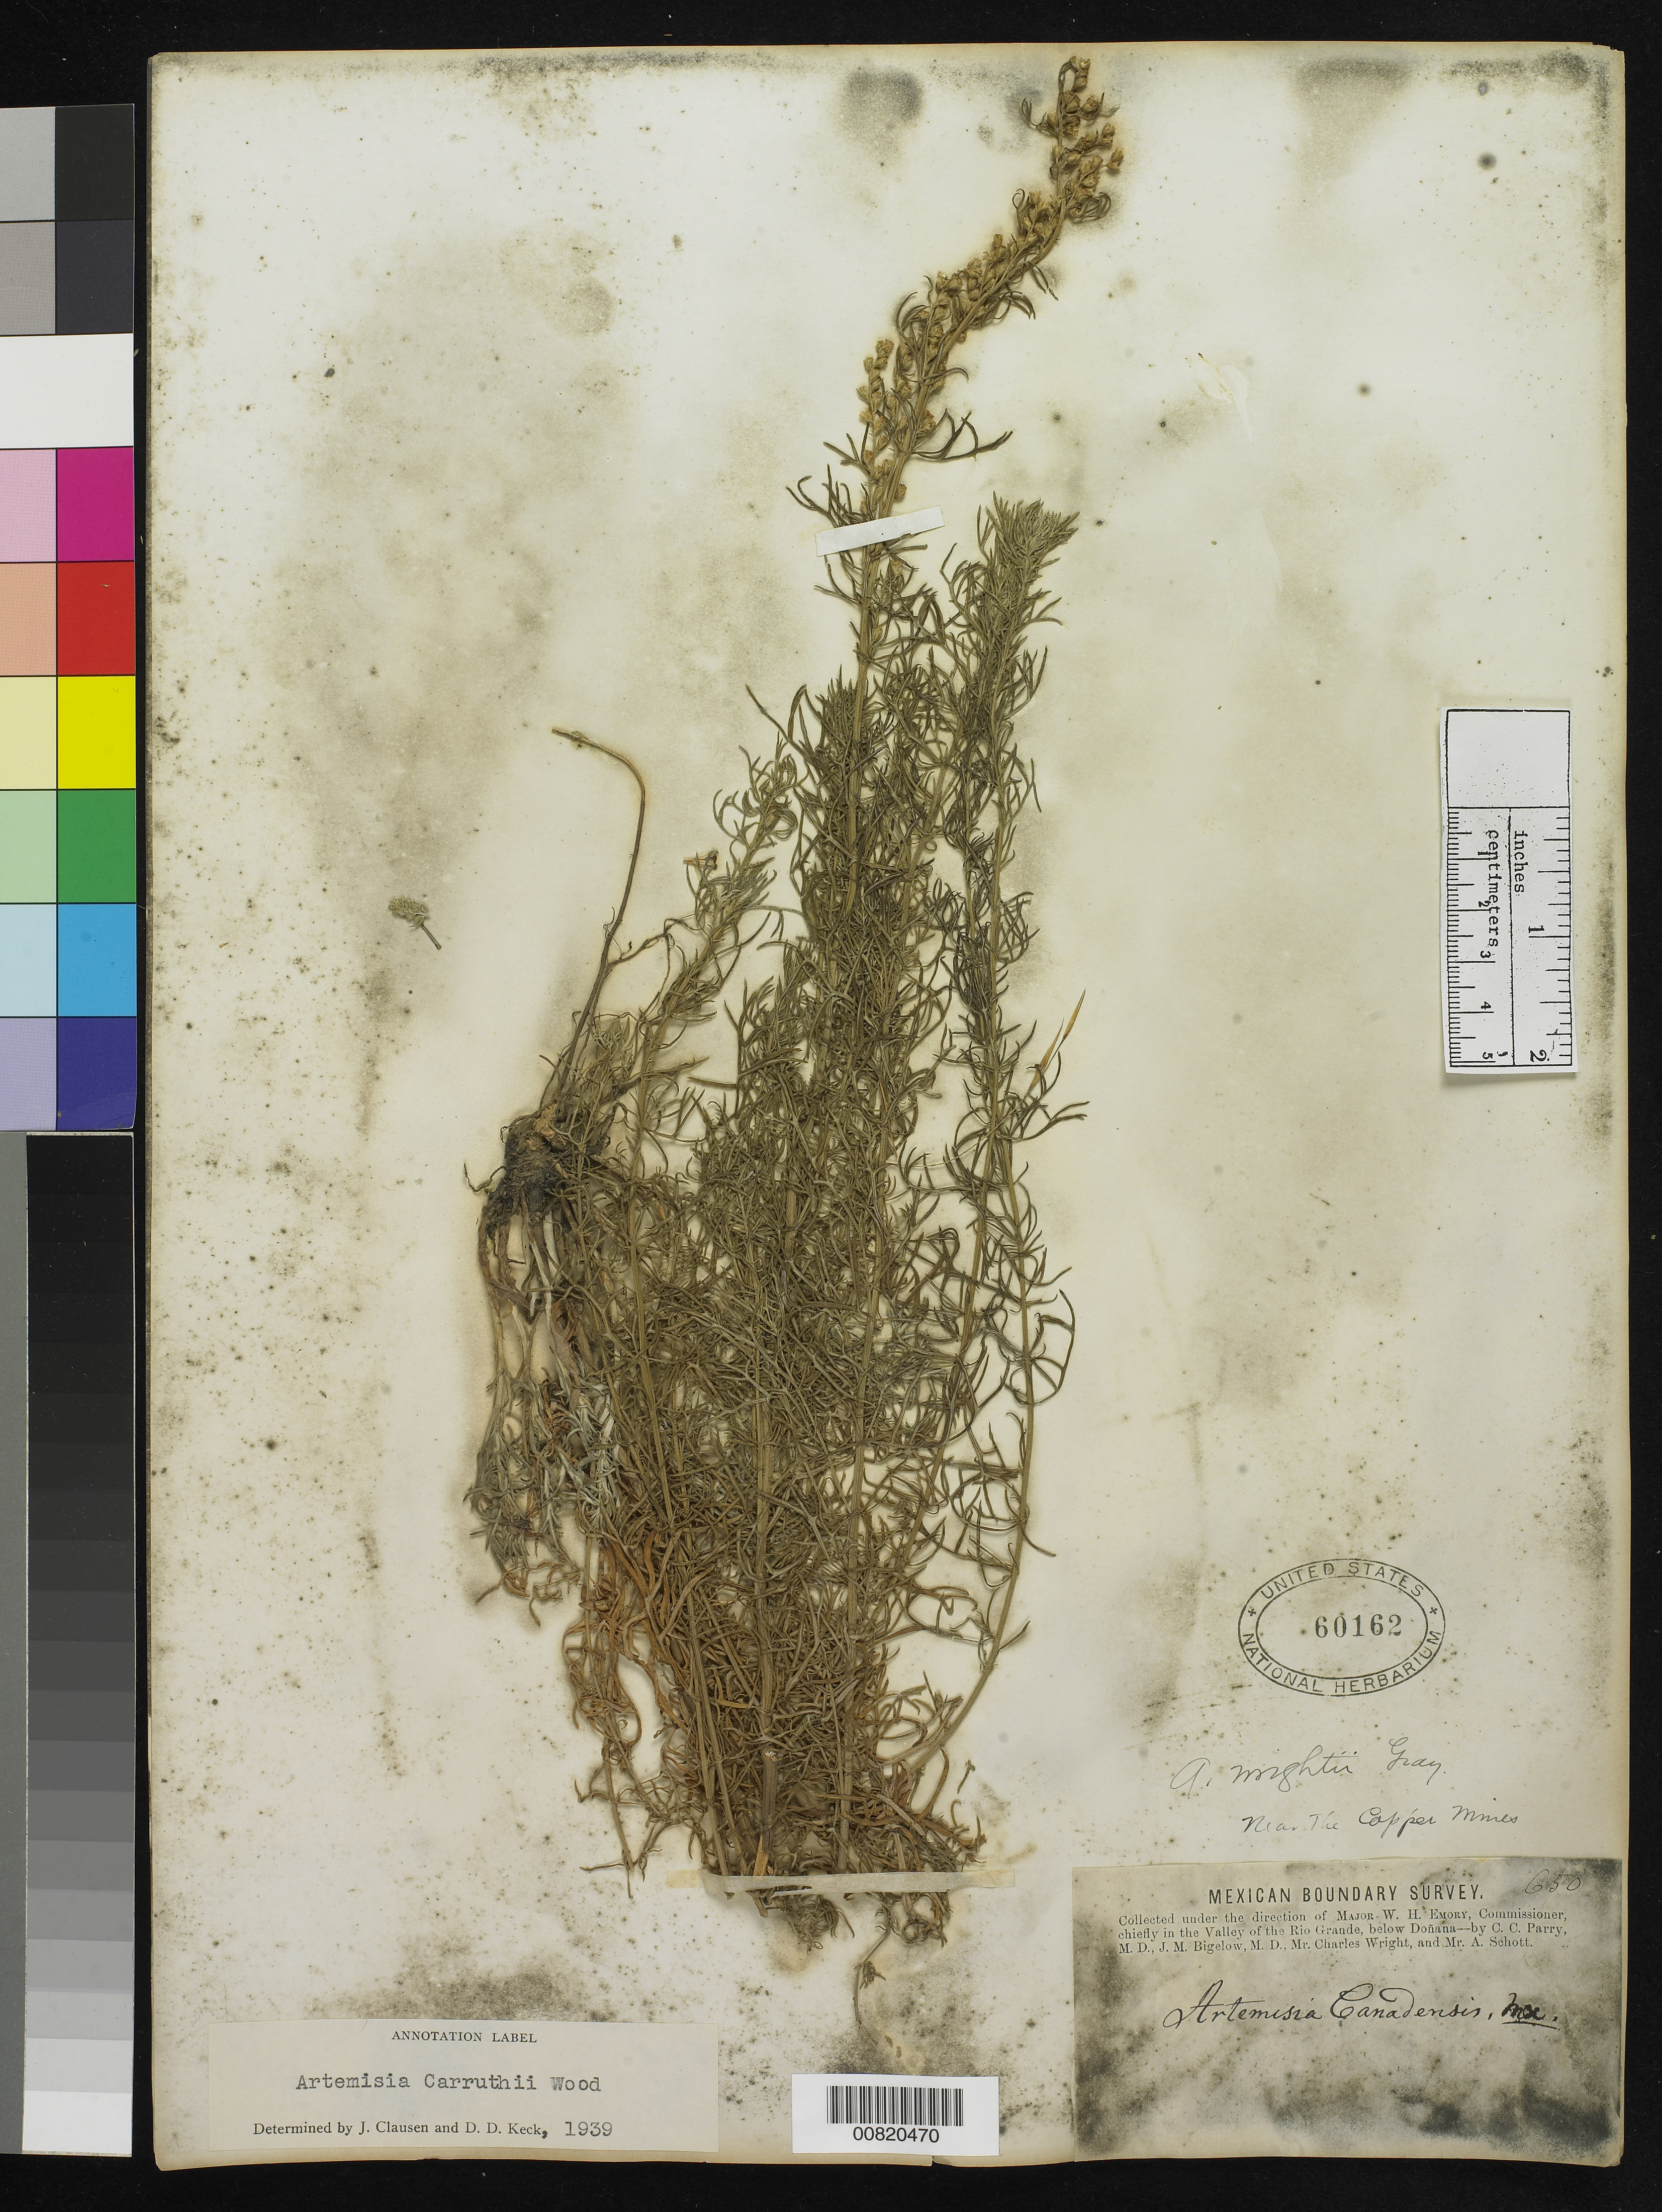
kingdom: Plantae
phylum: Tracheophyta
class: Magnoliopsida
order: Asterales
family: Asteraceae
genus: Artemisia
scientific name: Artemisia carruthii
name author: Alph. Wood ex Carruth.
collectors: C. C. Parry, J. M. Bigelow, C. Wright & A. C. V. Schott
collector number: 650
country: United States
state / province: New Mexico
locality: Valley of the Rio Grande, below Doñana, New Mexico.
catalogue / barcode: US 60162